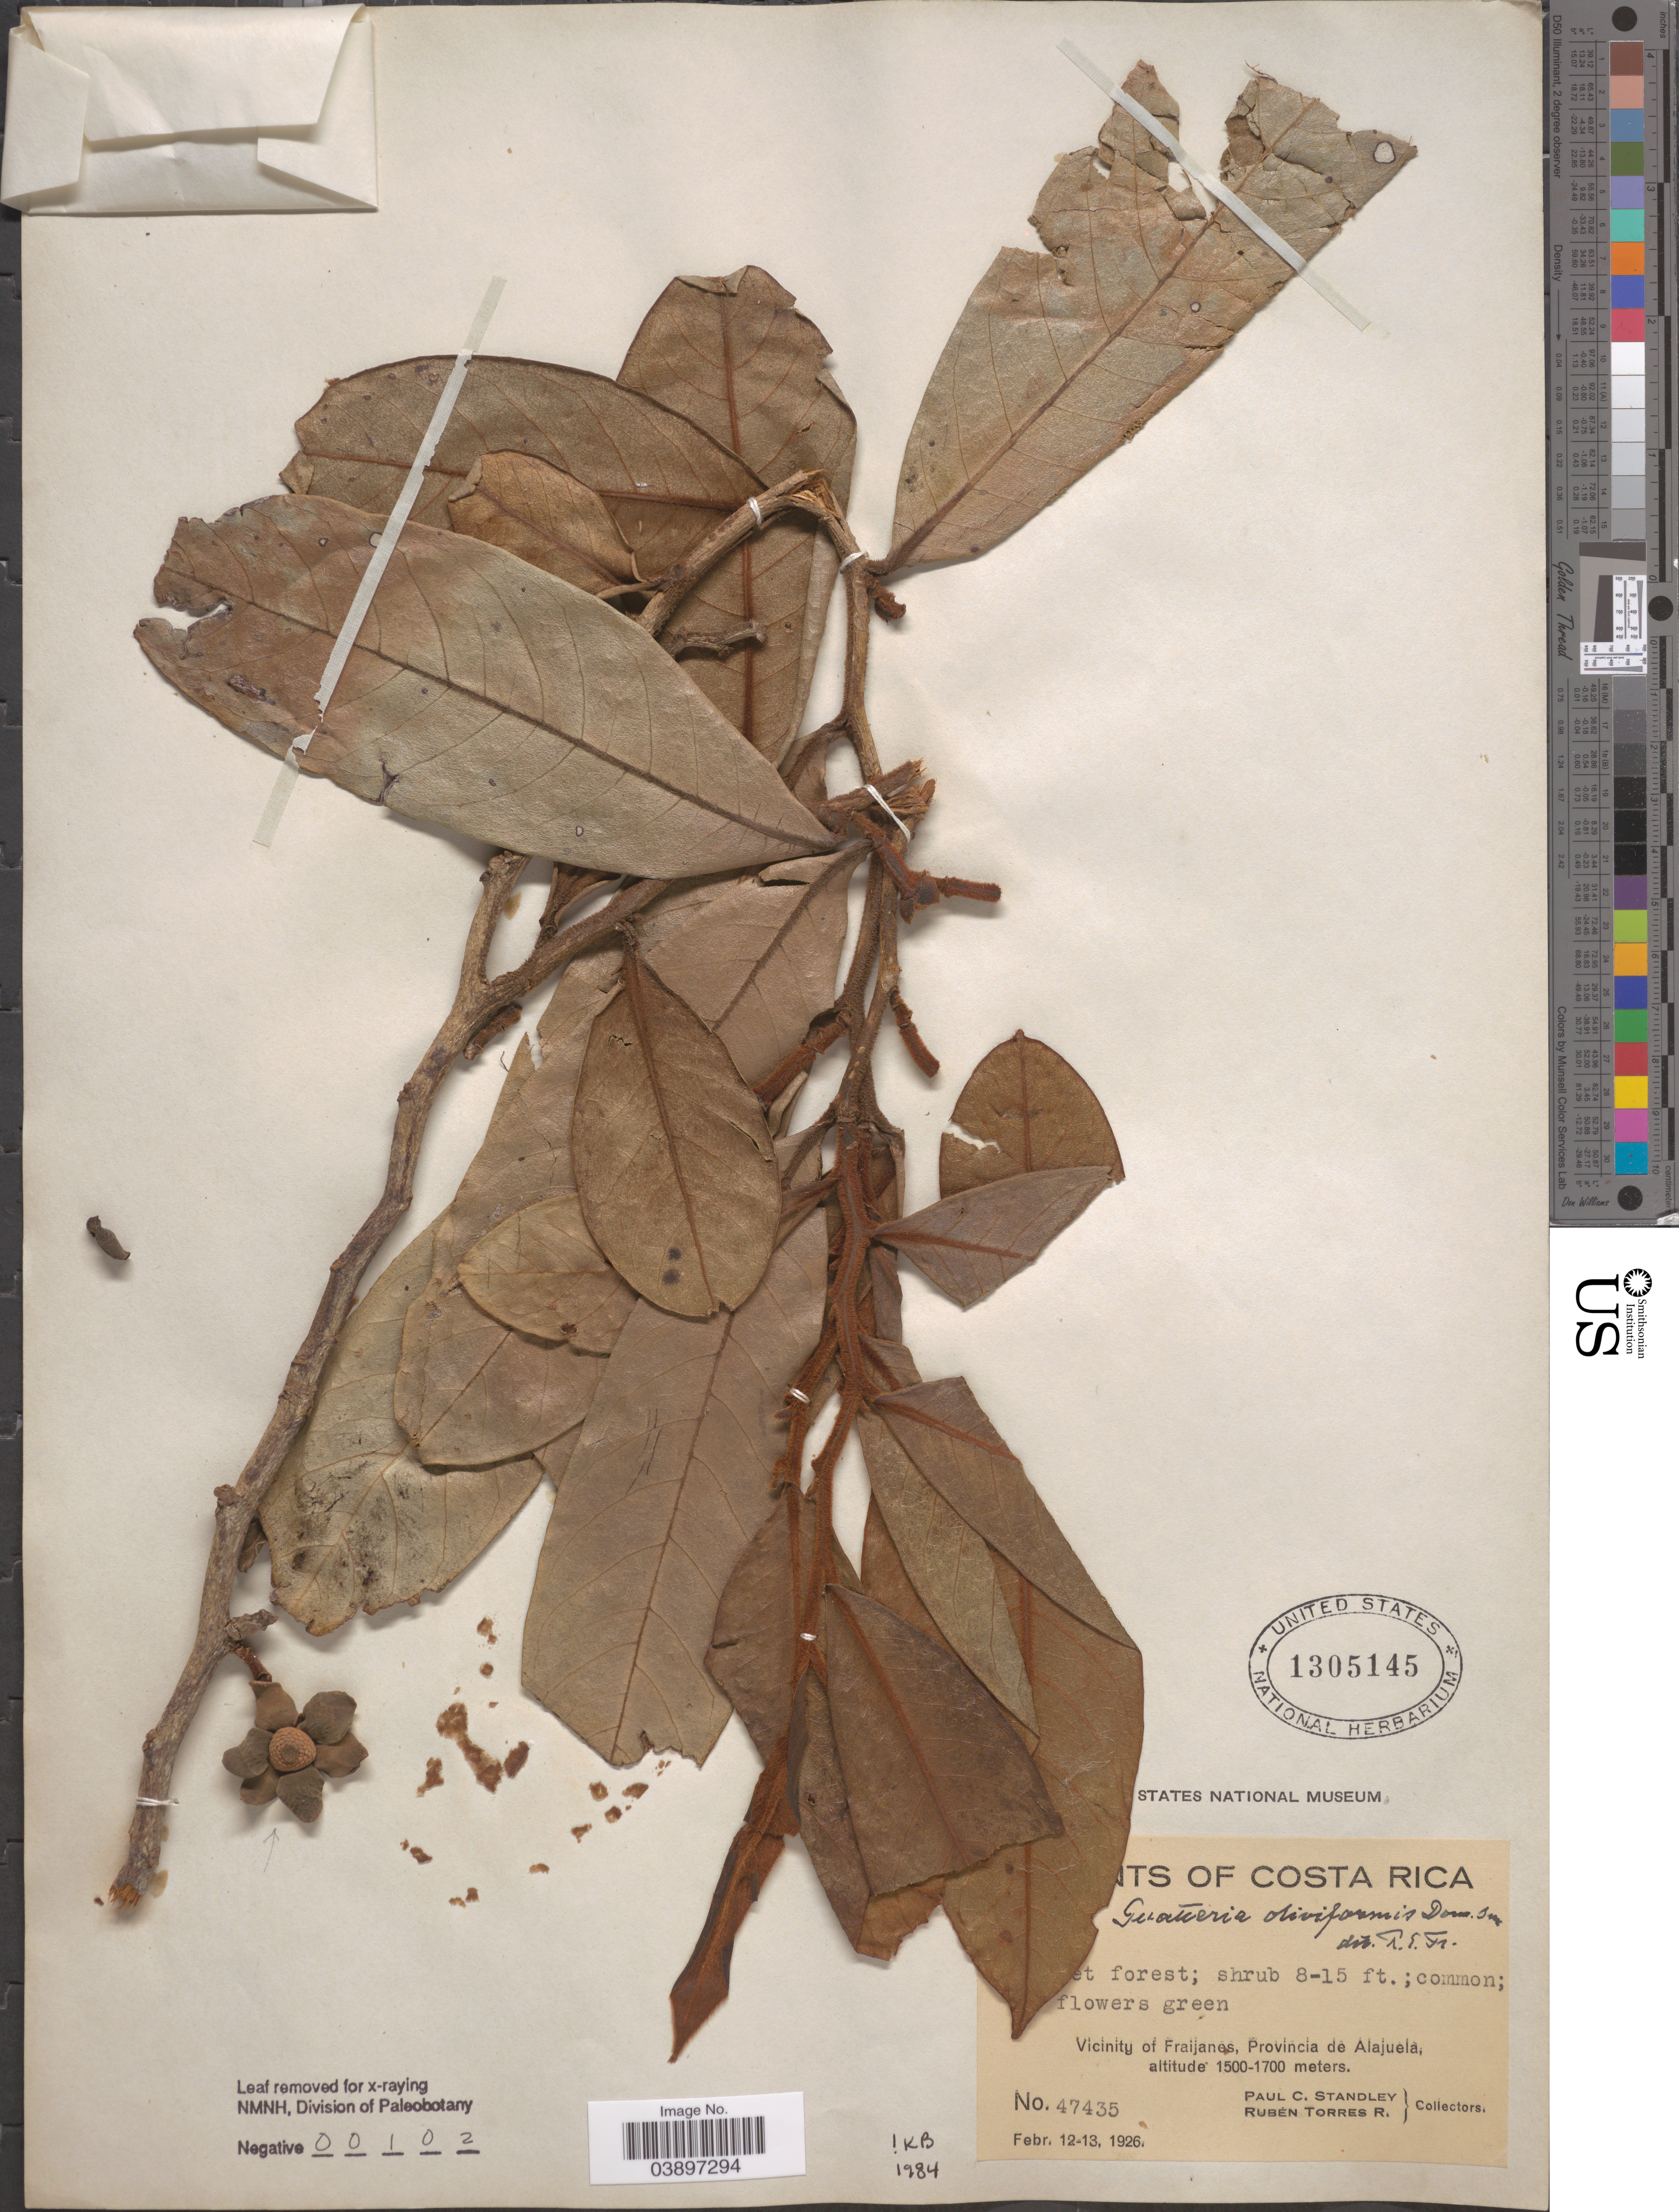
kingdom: Plantae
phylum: Tracheophyta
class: Magnoliopsida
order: Magnoliales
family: Annonaceae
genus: Guatteria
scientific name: Guatteria oliviformis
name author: Donn. Sm.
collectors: P. C. Standley & R. Torres Rojas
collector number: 47435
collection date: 1926-02-12/1926-02-13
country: Costa Rica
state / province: Alajuela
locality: Vicinity of Fraijanes.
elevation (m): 1500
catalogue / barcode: US 1305145